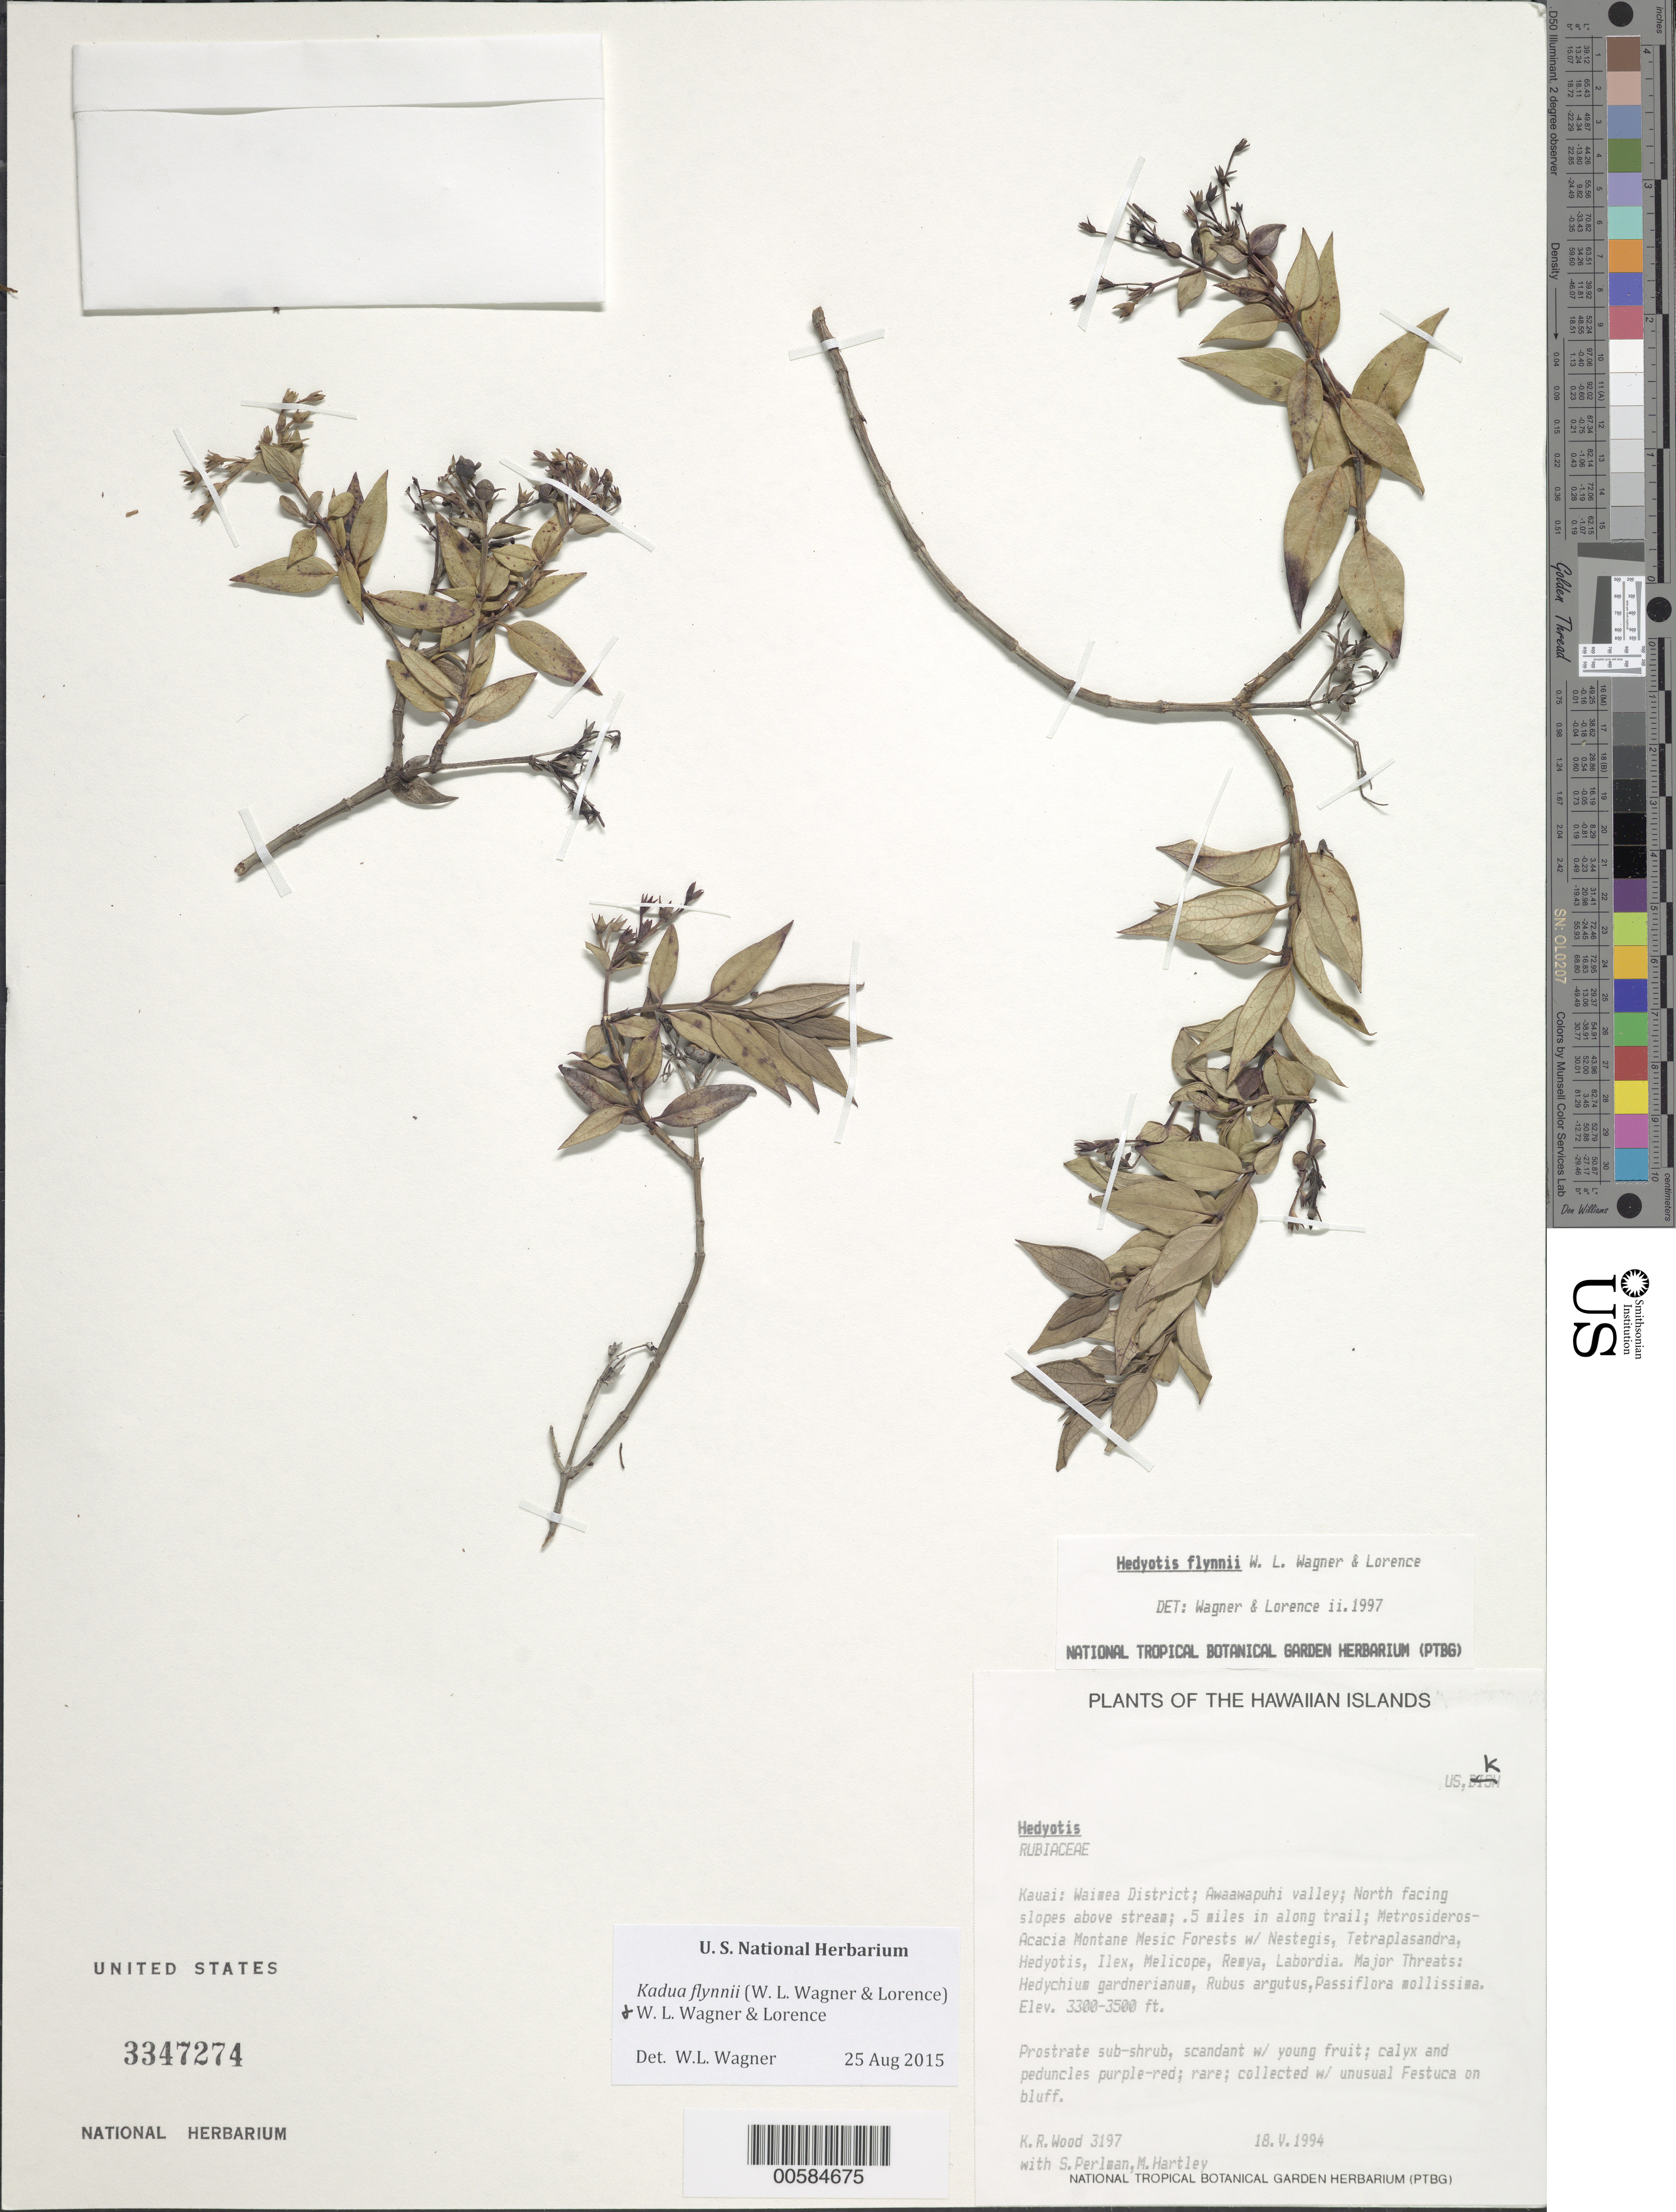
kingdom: Plantae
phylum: Tracheophyta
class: Magnoliopsida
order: Gentianales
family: Rubiaceae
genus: Kadua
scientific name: Kadua flynnii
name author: (W.L. Wagner & Lorence) W.L. Wagner & Lorence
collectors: K. R. Wood, S. P. Perlman & M. M. Hartley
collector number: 3197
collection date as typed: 18 May 1994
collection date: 1994-05-18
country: United States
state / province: Hawaii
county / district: Kauai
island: Kaua'i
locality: Waimea Dist; Awaawapuhi valley; N facing slopes above stream; .5 mi in along trail.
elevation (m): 1006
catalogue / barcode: US 3347274